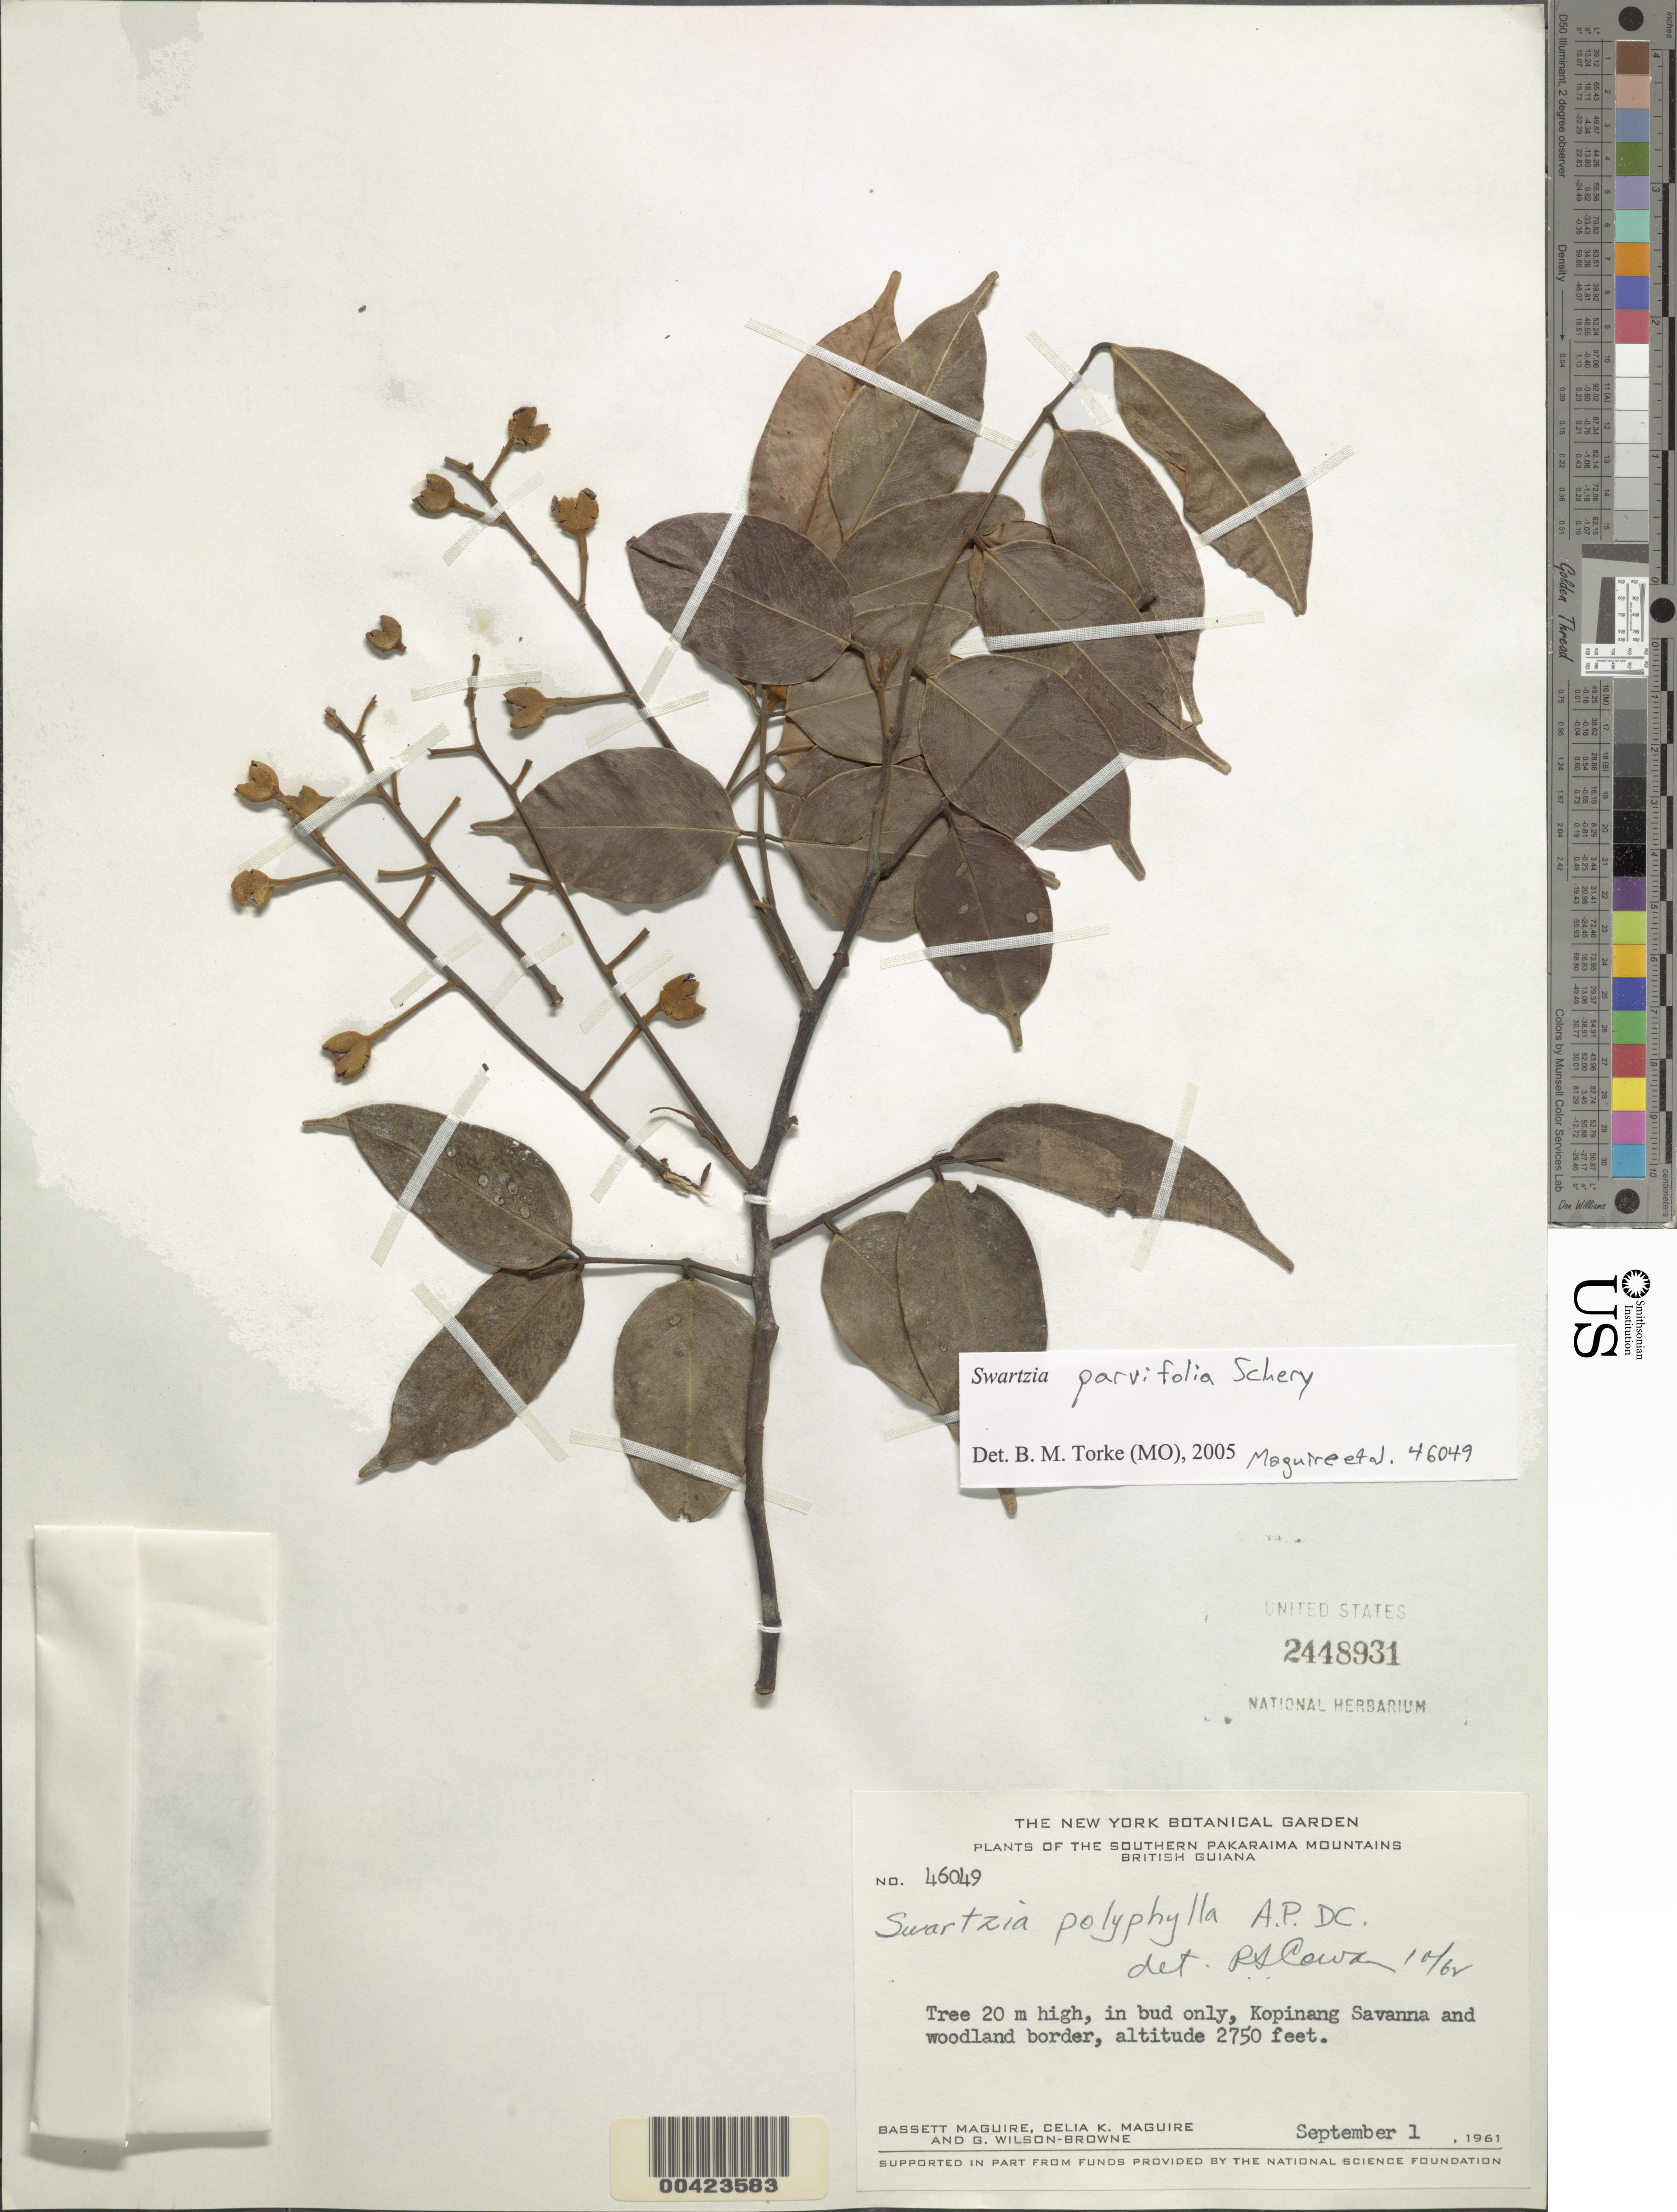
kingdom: Plantae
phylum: Tracheophyta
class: Magnoliopsida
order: Fabales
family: Fabaceae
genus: Swartzia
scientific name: Swartzia parvifolia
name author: Schery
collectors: B. Maguire, G. Wilson-Browne & C. K. Maguire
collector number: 46049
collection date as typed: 01 Sep 1961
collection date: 1961-09-01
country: Guyana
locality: Kopinang Savanna; southern Pakaraima Mtns.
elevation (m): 838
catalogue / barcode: US 2448931